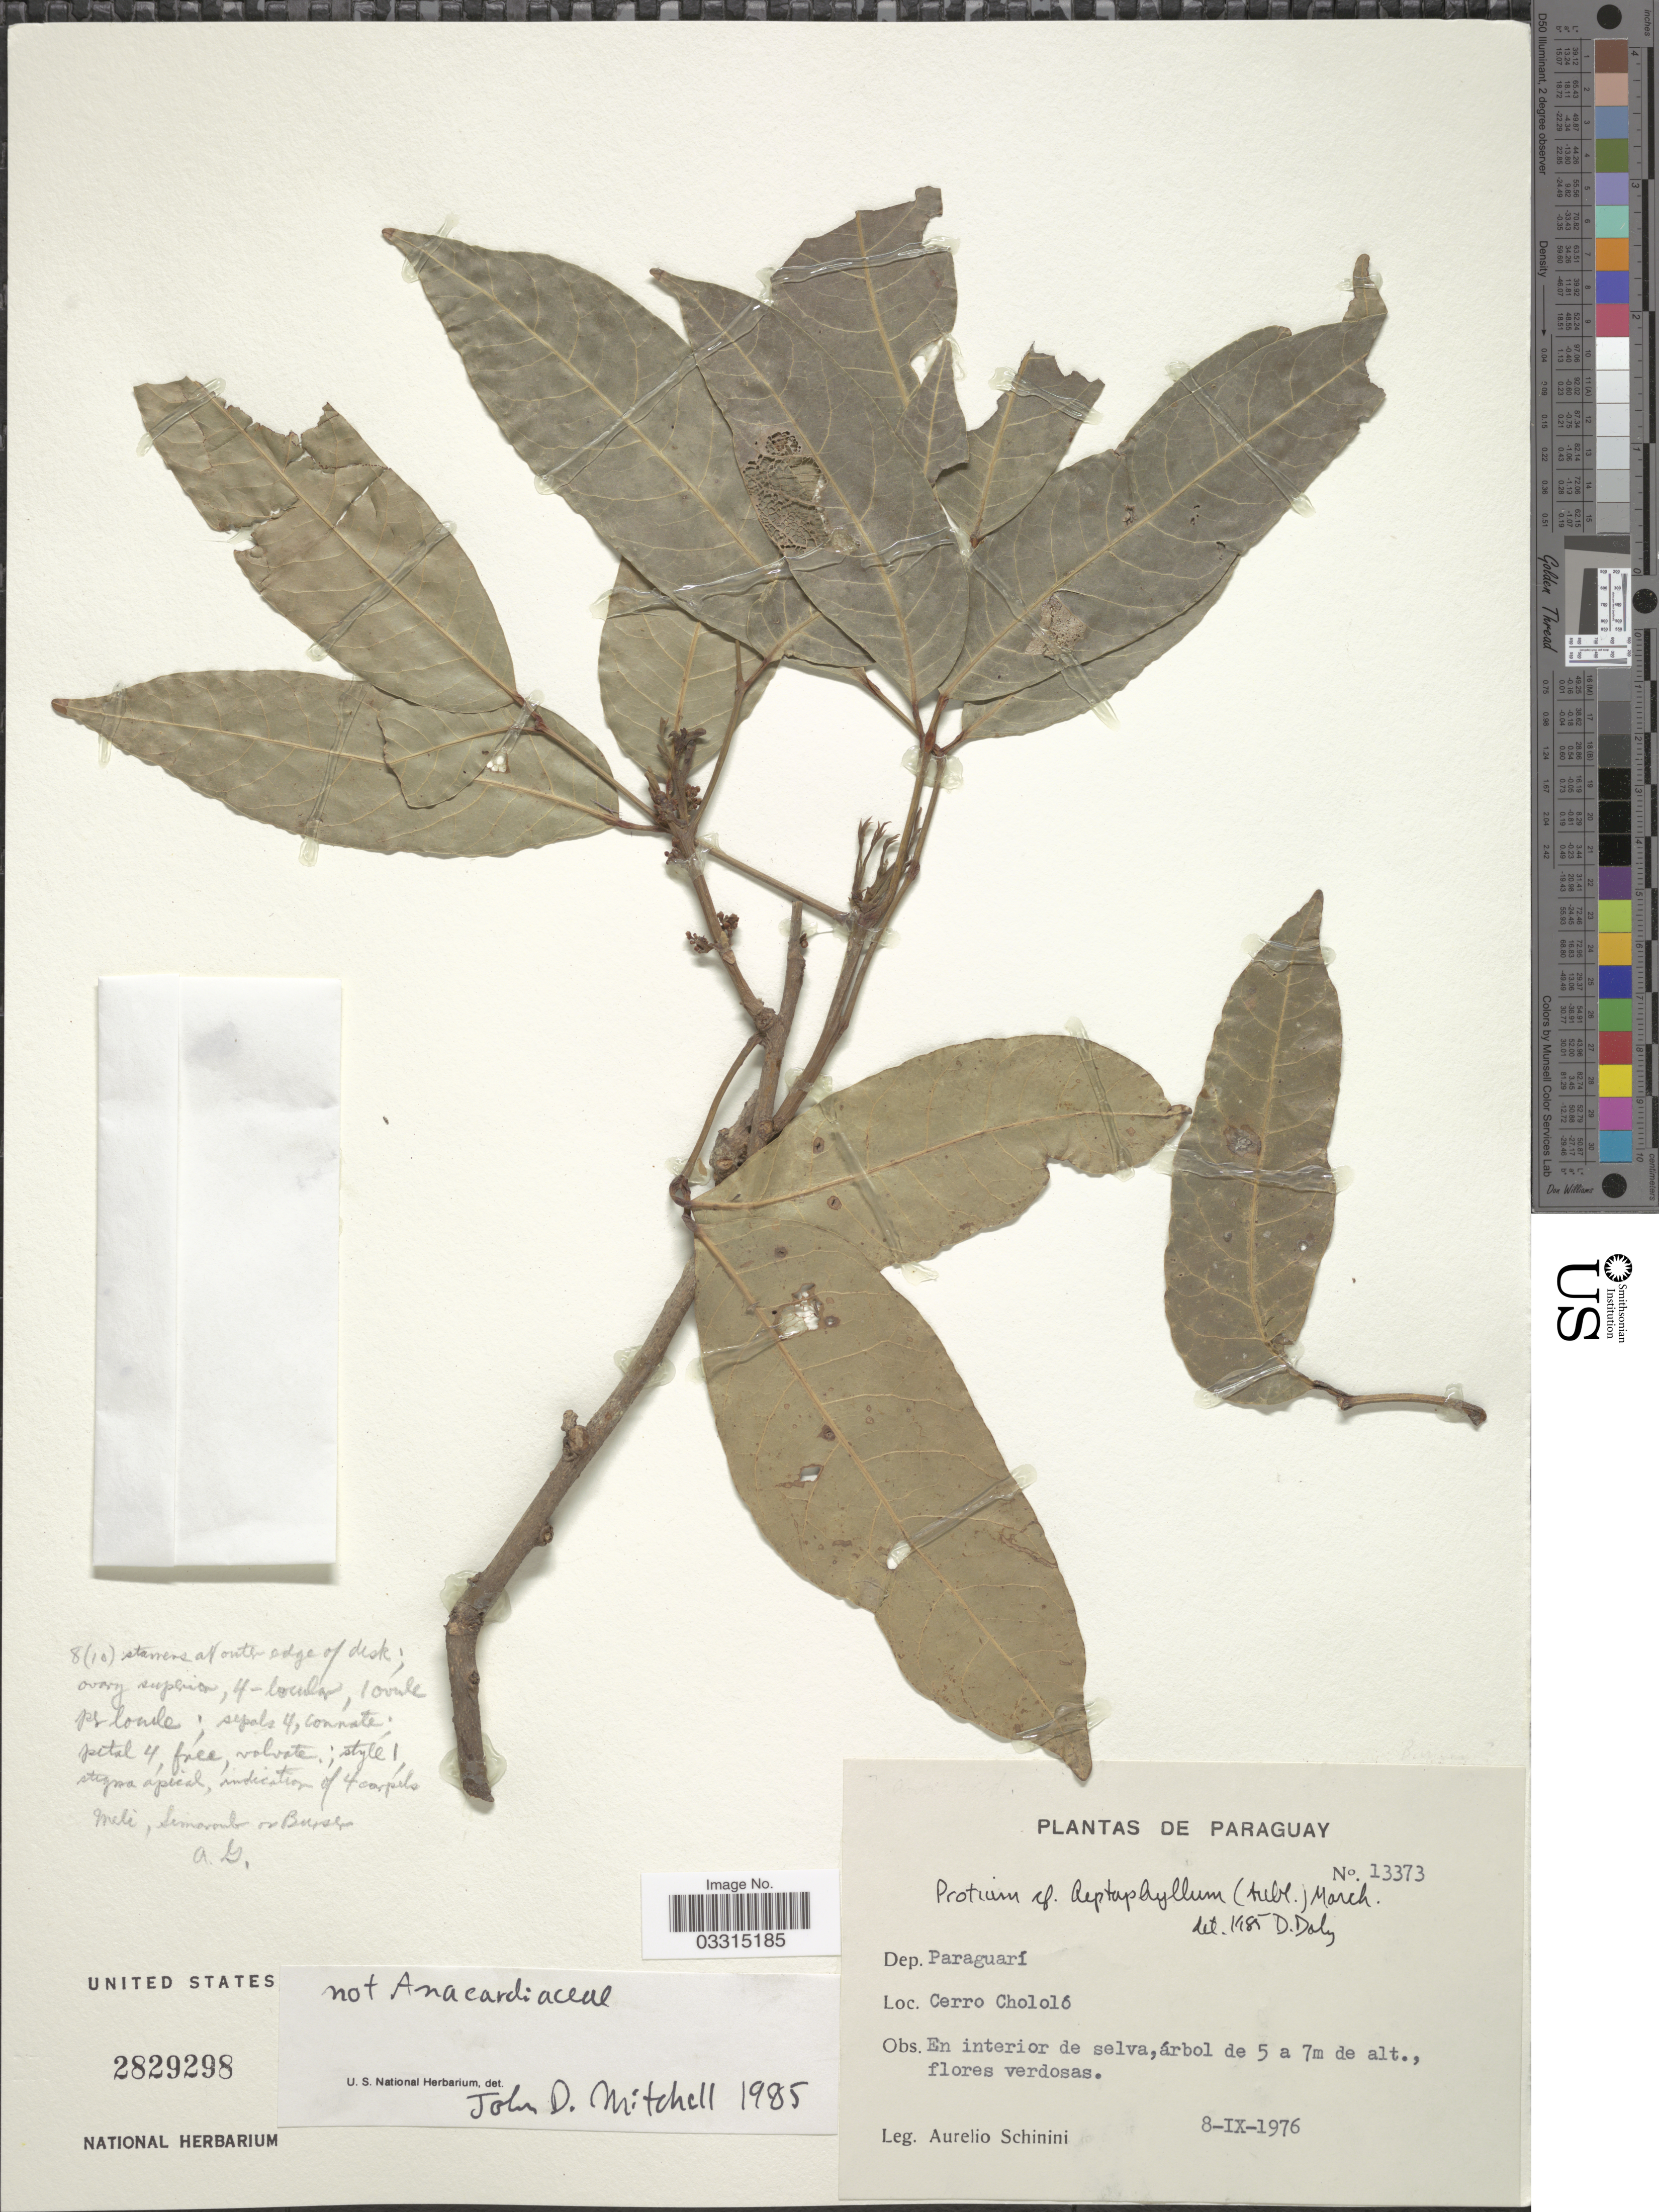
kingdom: Plantae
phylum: Tracheophyta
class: Magnoliopsida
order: Sapindales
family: Burseraceae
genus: Protium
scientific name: Protium heptaphyllum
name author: (Aubl.) Marchand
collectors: A. Schinini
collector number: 13373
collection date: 1976-09-08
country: Paraguay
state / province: Paraguari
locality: Dep. Paraguarí. Cerro Chololó.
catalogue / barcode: US 2829298